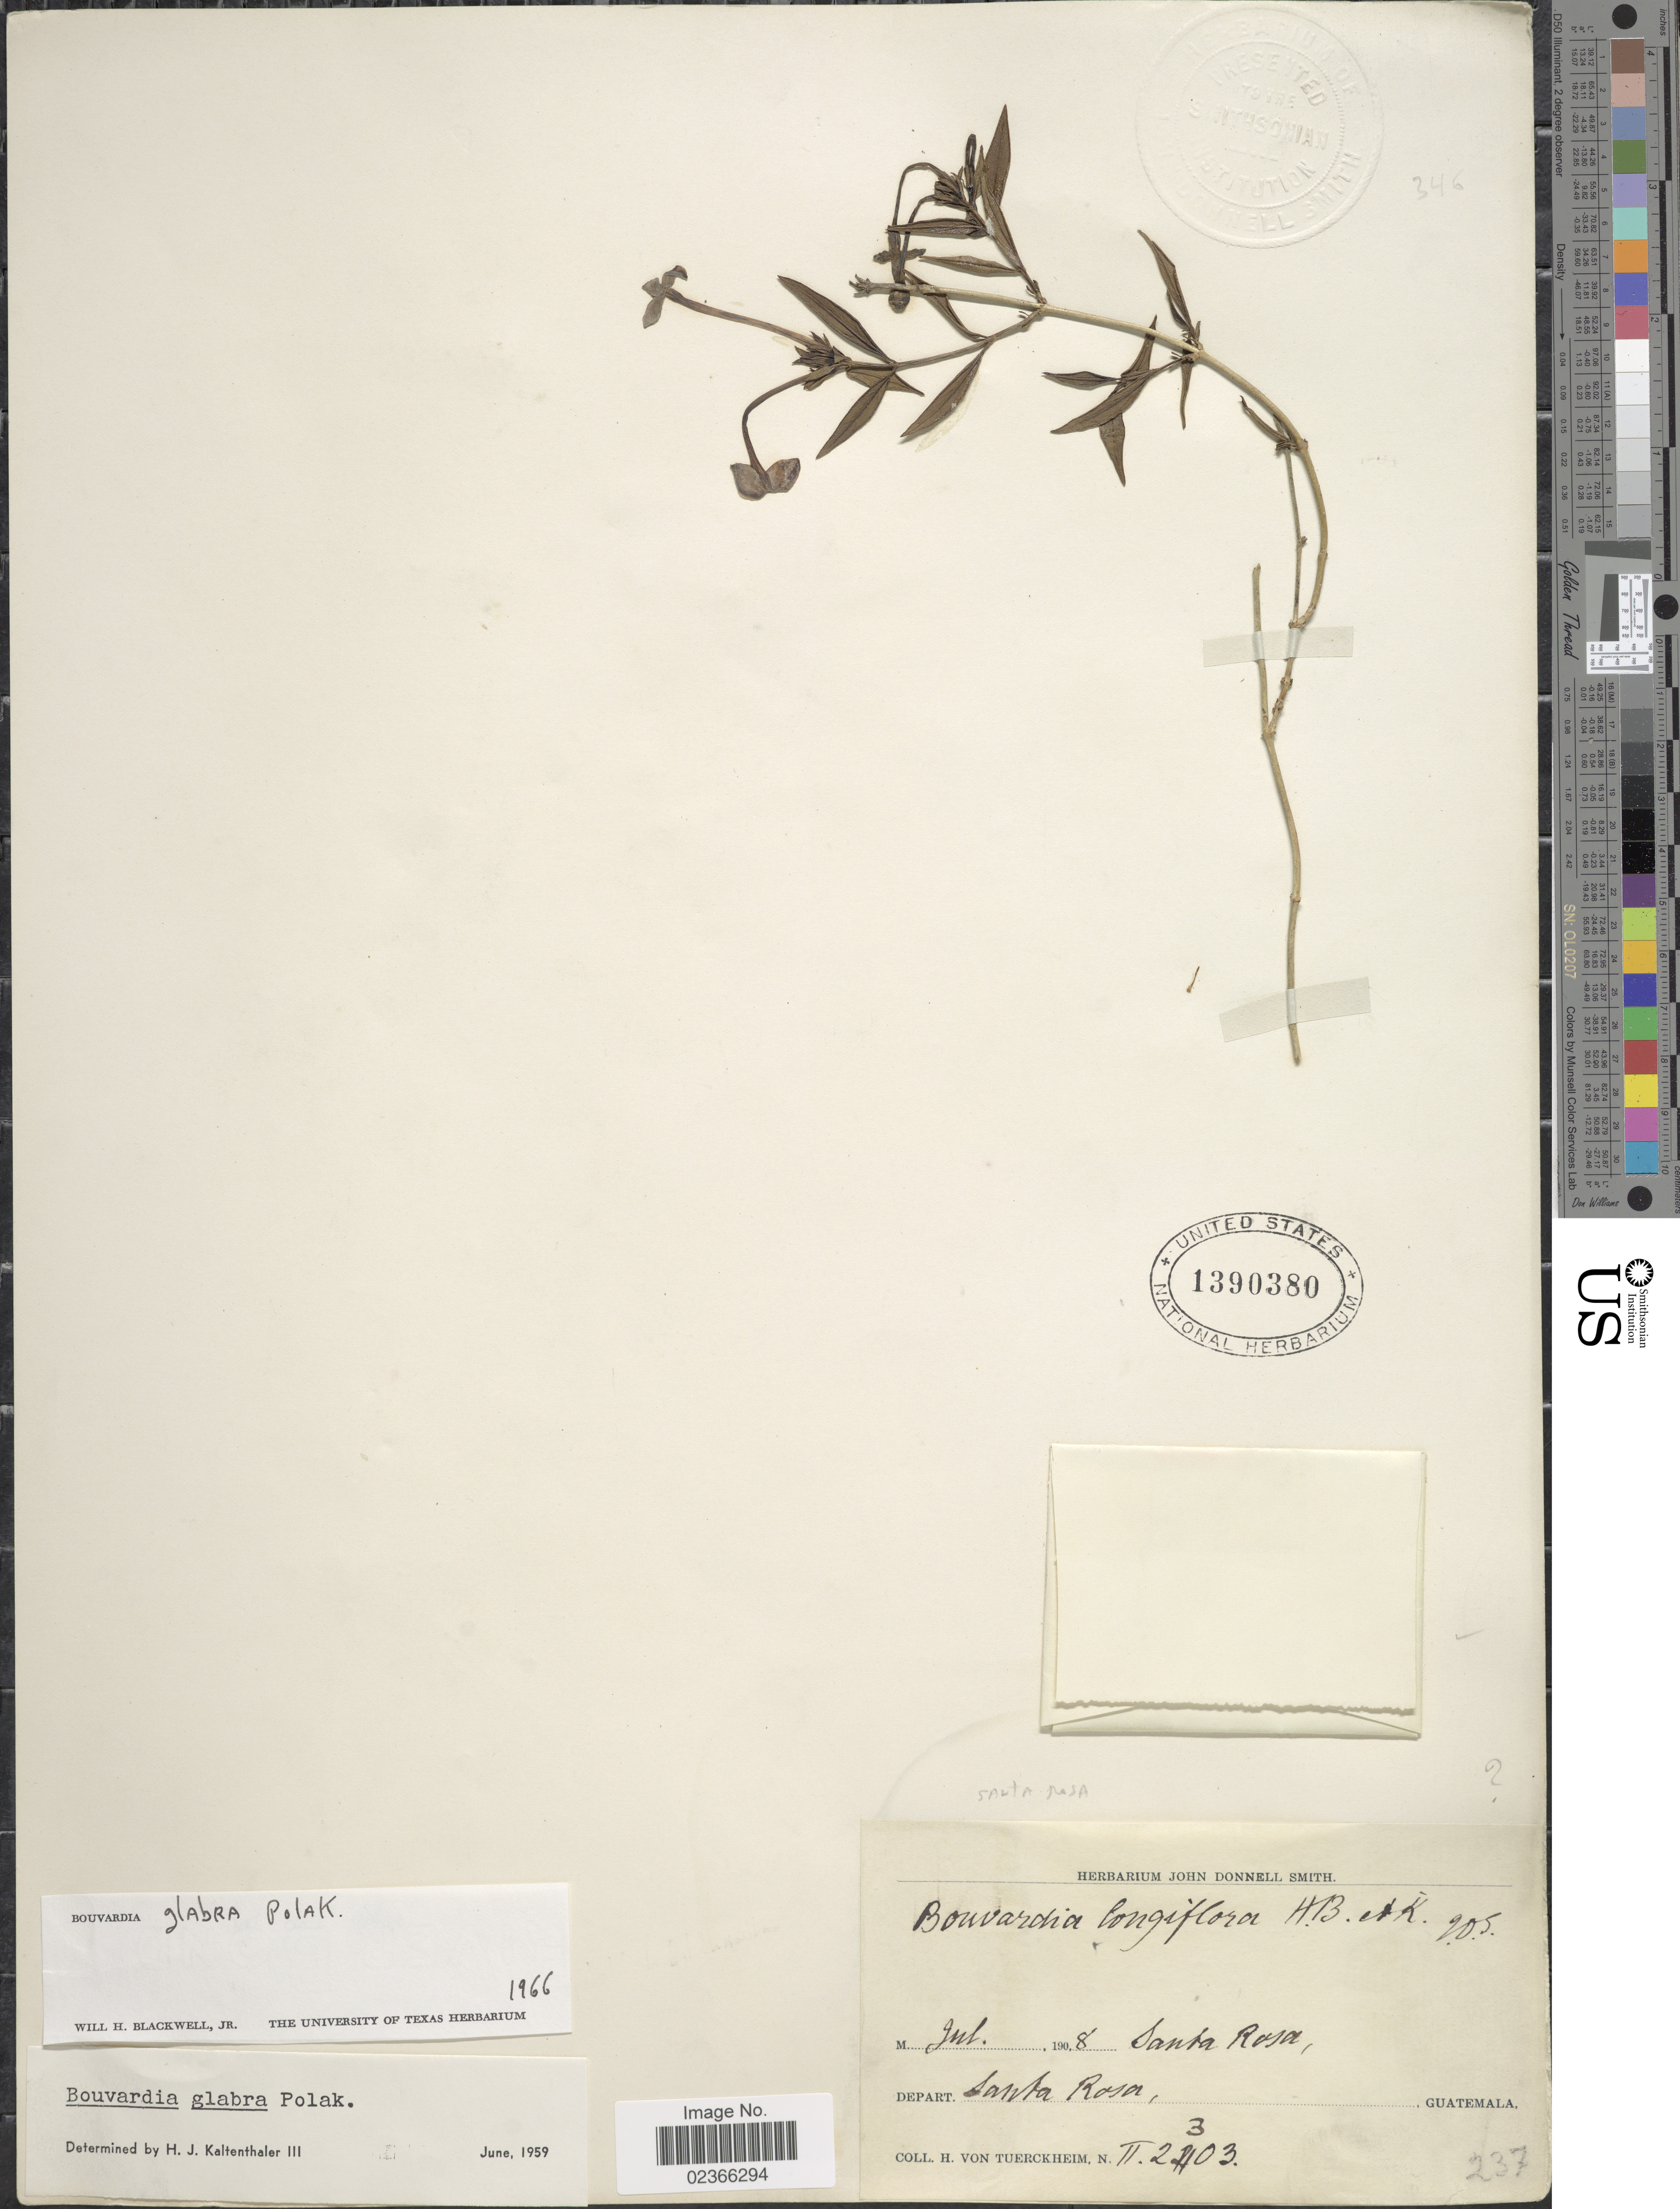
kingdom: Plantae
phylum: Tracheophyta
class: Magnoliopsida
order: Gentianales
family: Rubiaceae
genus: Bouvardia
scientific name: Bouvardia glabra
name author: Polák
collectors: H. von Türckheim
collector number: II 2303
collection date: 1908-07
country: Guatemala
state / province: Santa Rosa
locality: Santa Rosa, Depart. Santa Rosa, Guatemala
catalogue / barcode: US 1390380